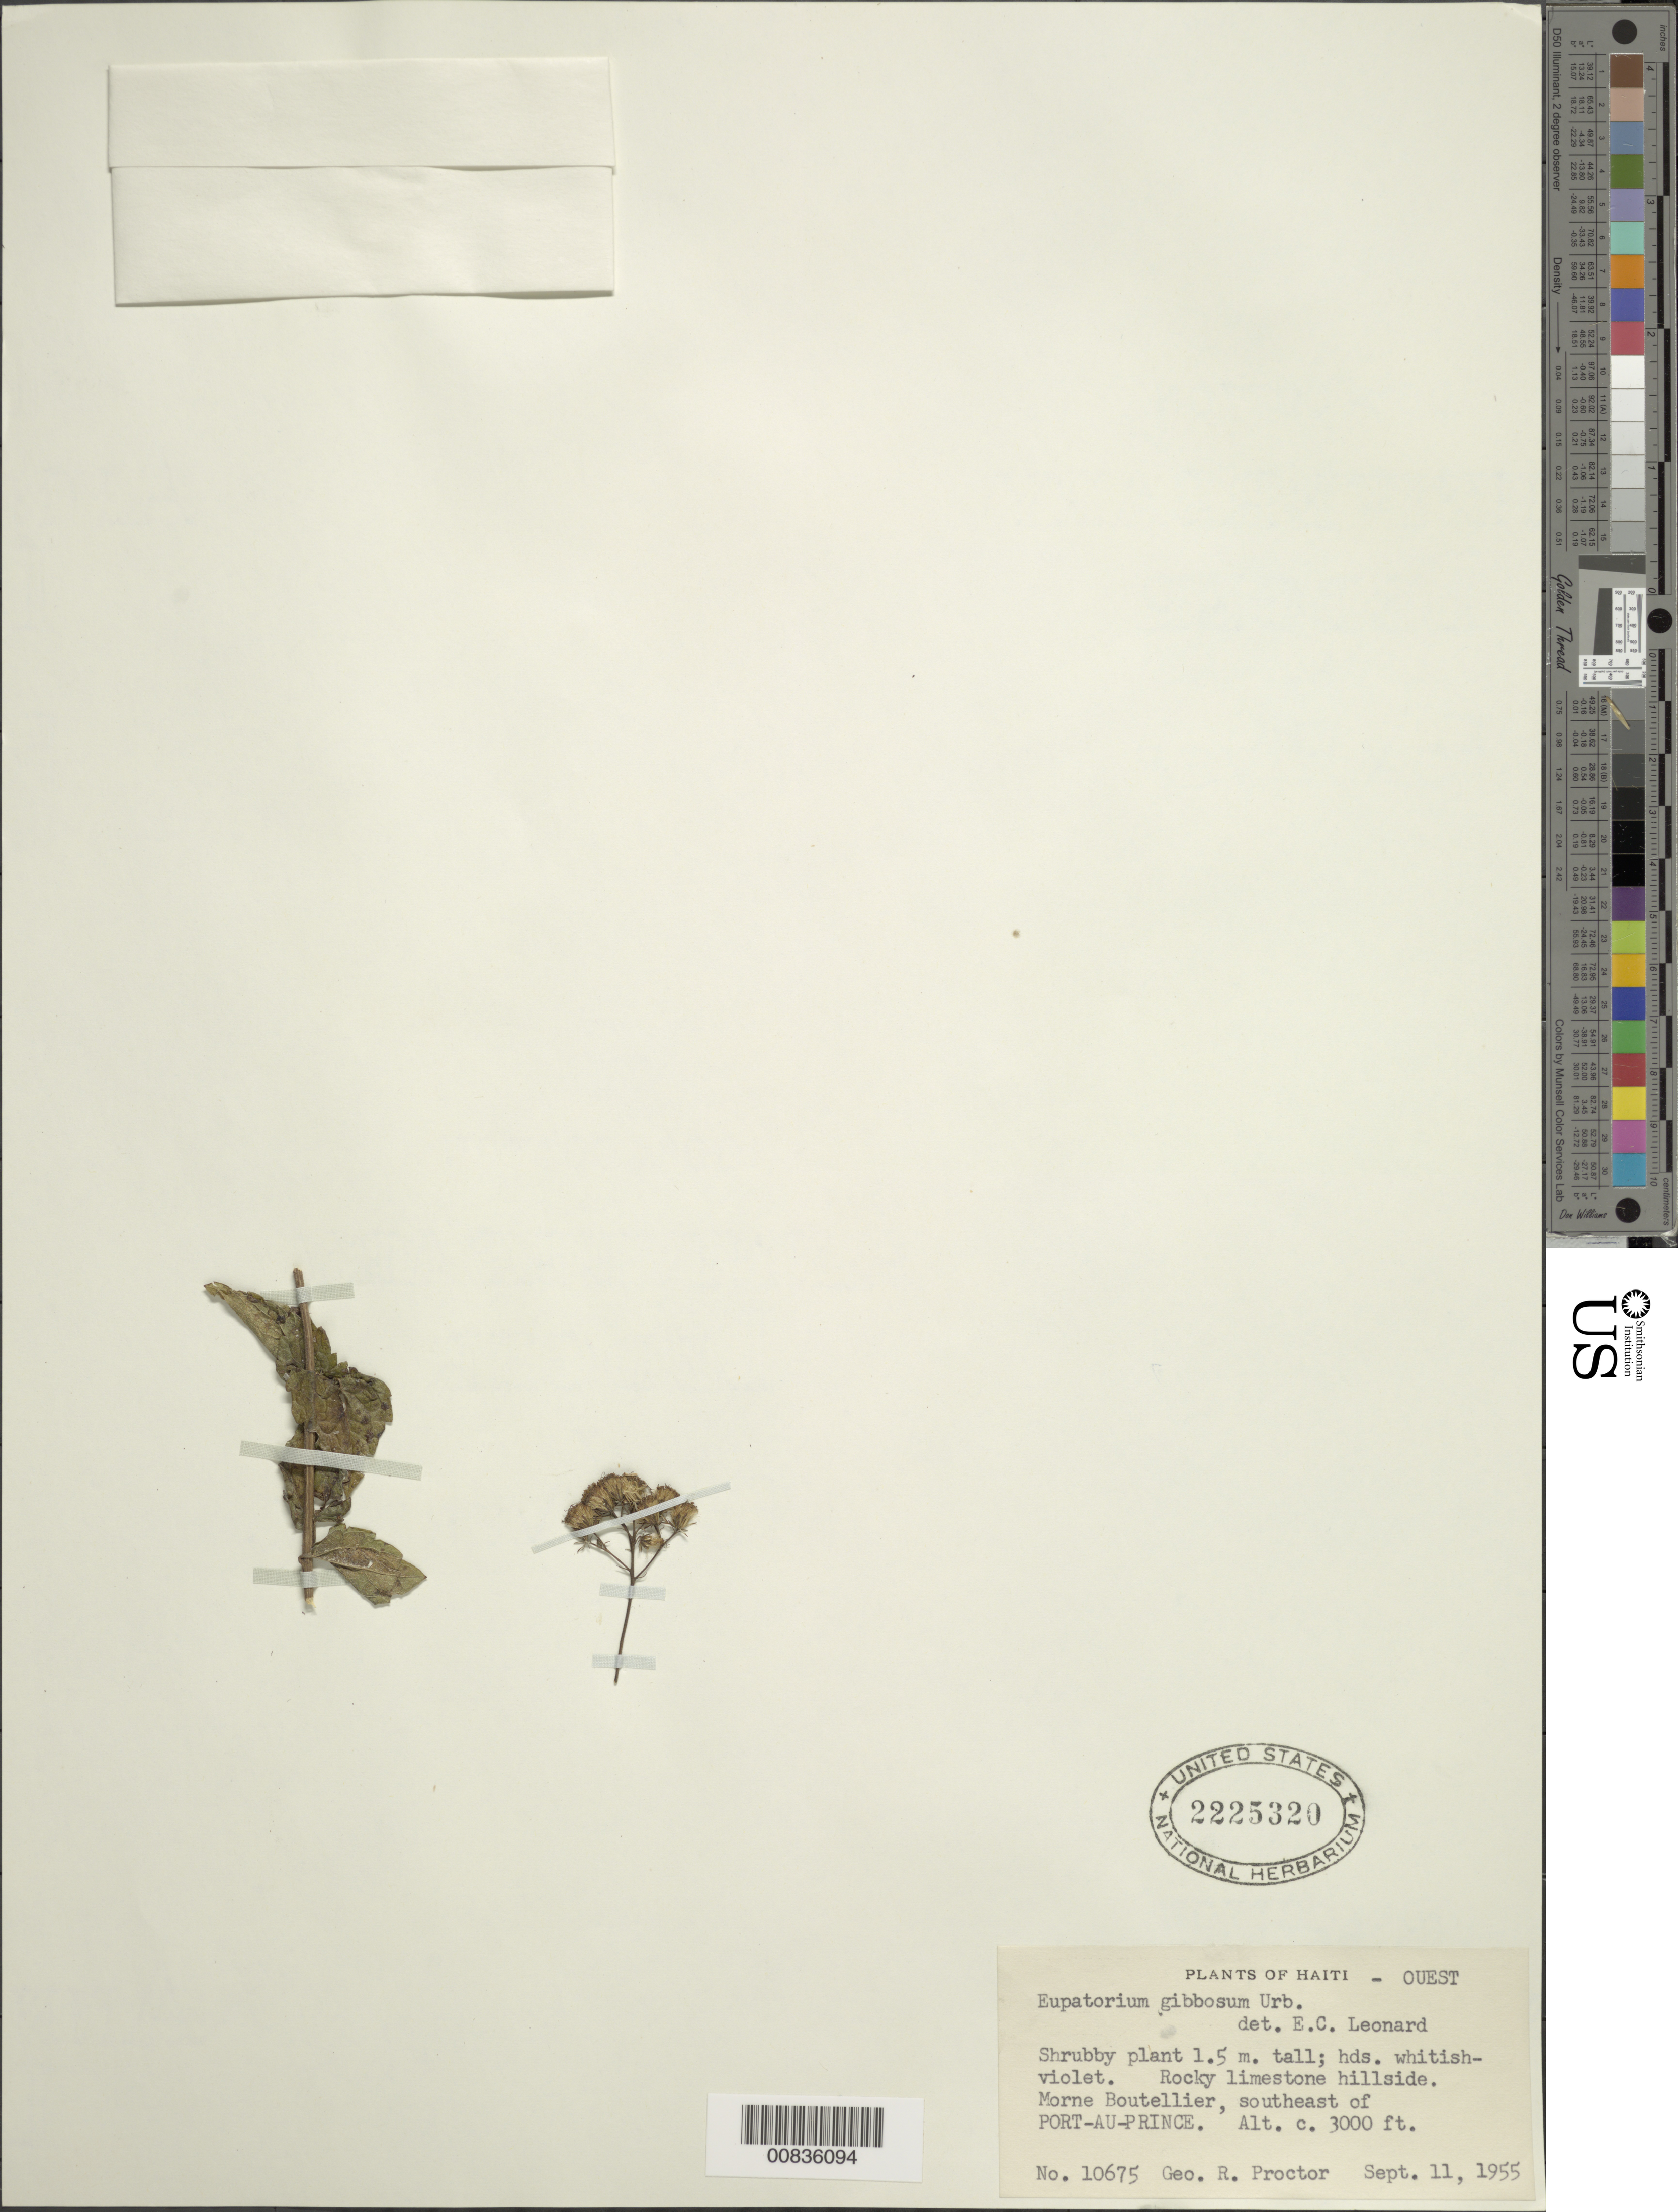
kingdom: Plantae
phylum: Tracheophyta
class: Magnoliopsida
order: Asterales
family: Asteraceae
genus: Koanophyllon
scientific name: Koanophyllon gibbosum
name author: (Urb.) R.M. King & H. Rob.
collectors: G. R. Proctor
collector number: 10675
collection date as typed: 11 Sep 1955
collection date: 1955-09-11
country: Haiti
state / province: Ouest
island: Hispaniola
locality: Morne Boutellier, SE of Port-au-Prince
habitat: Rocky limestone hillside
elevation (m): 914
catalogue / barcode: US 2225320